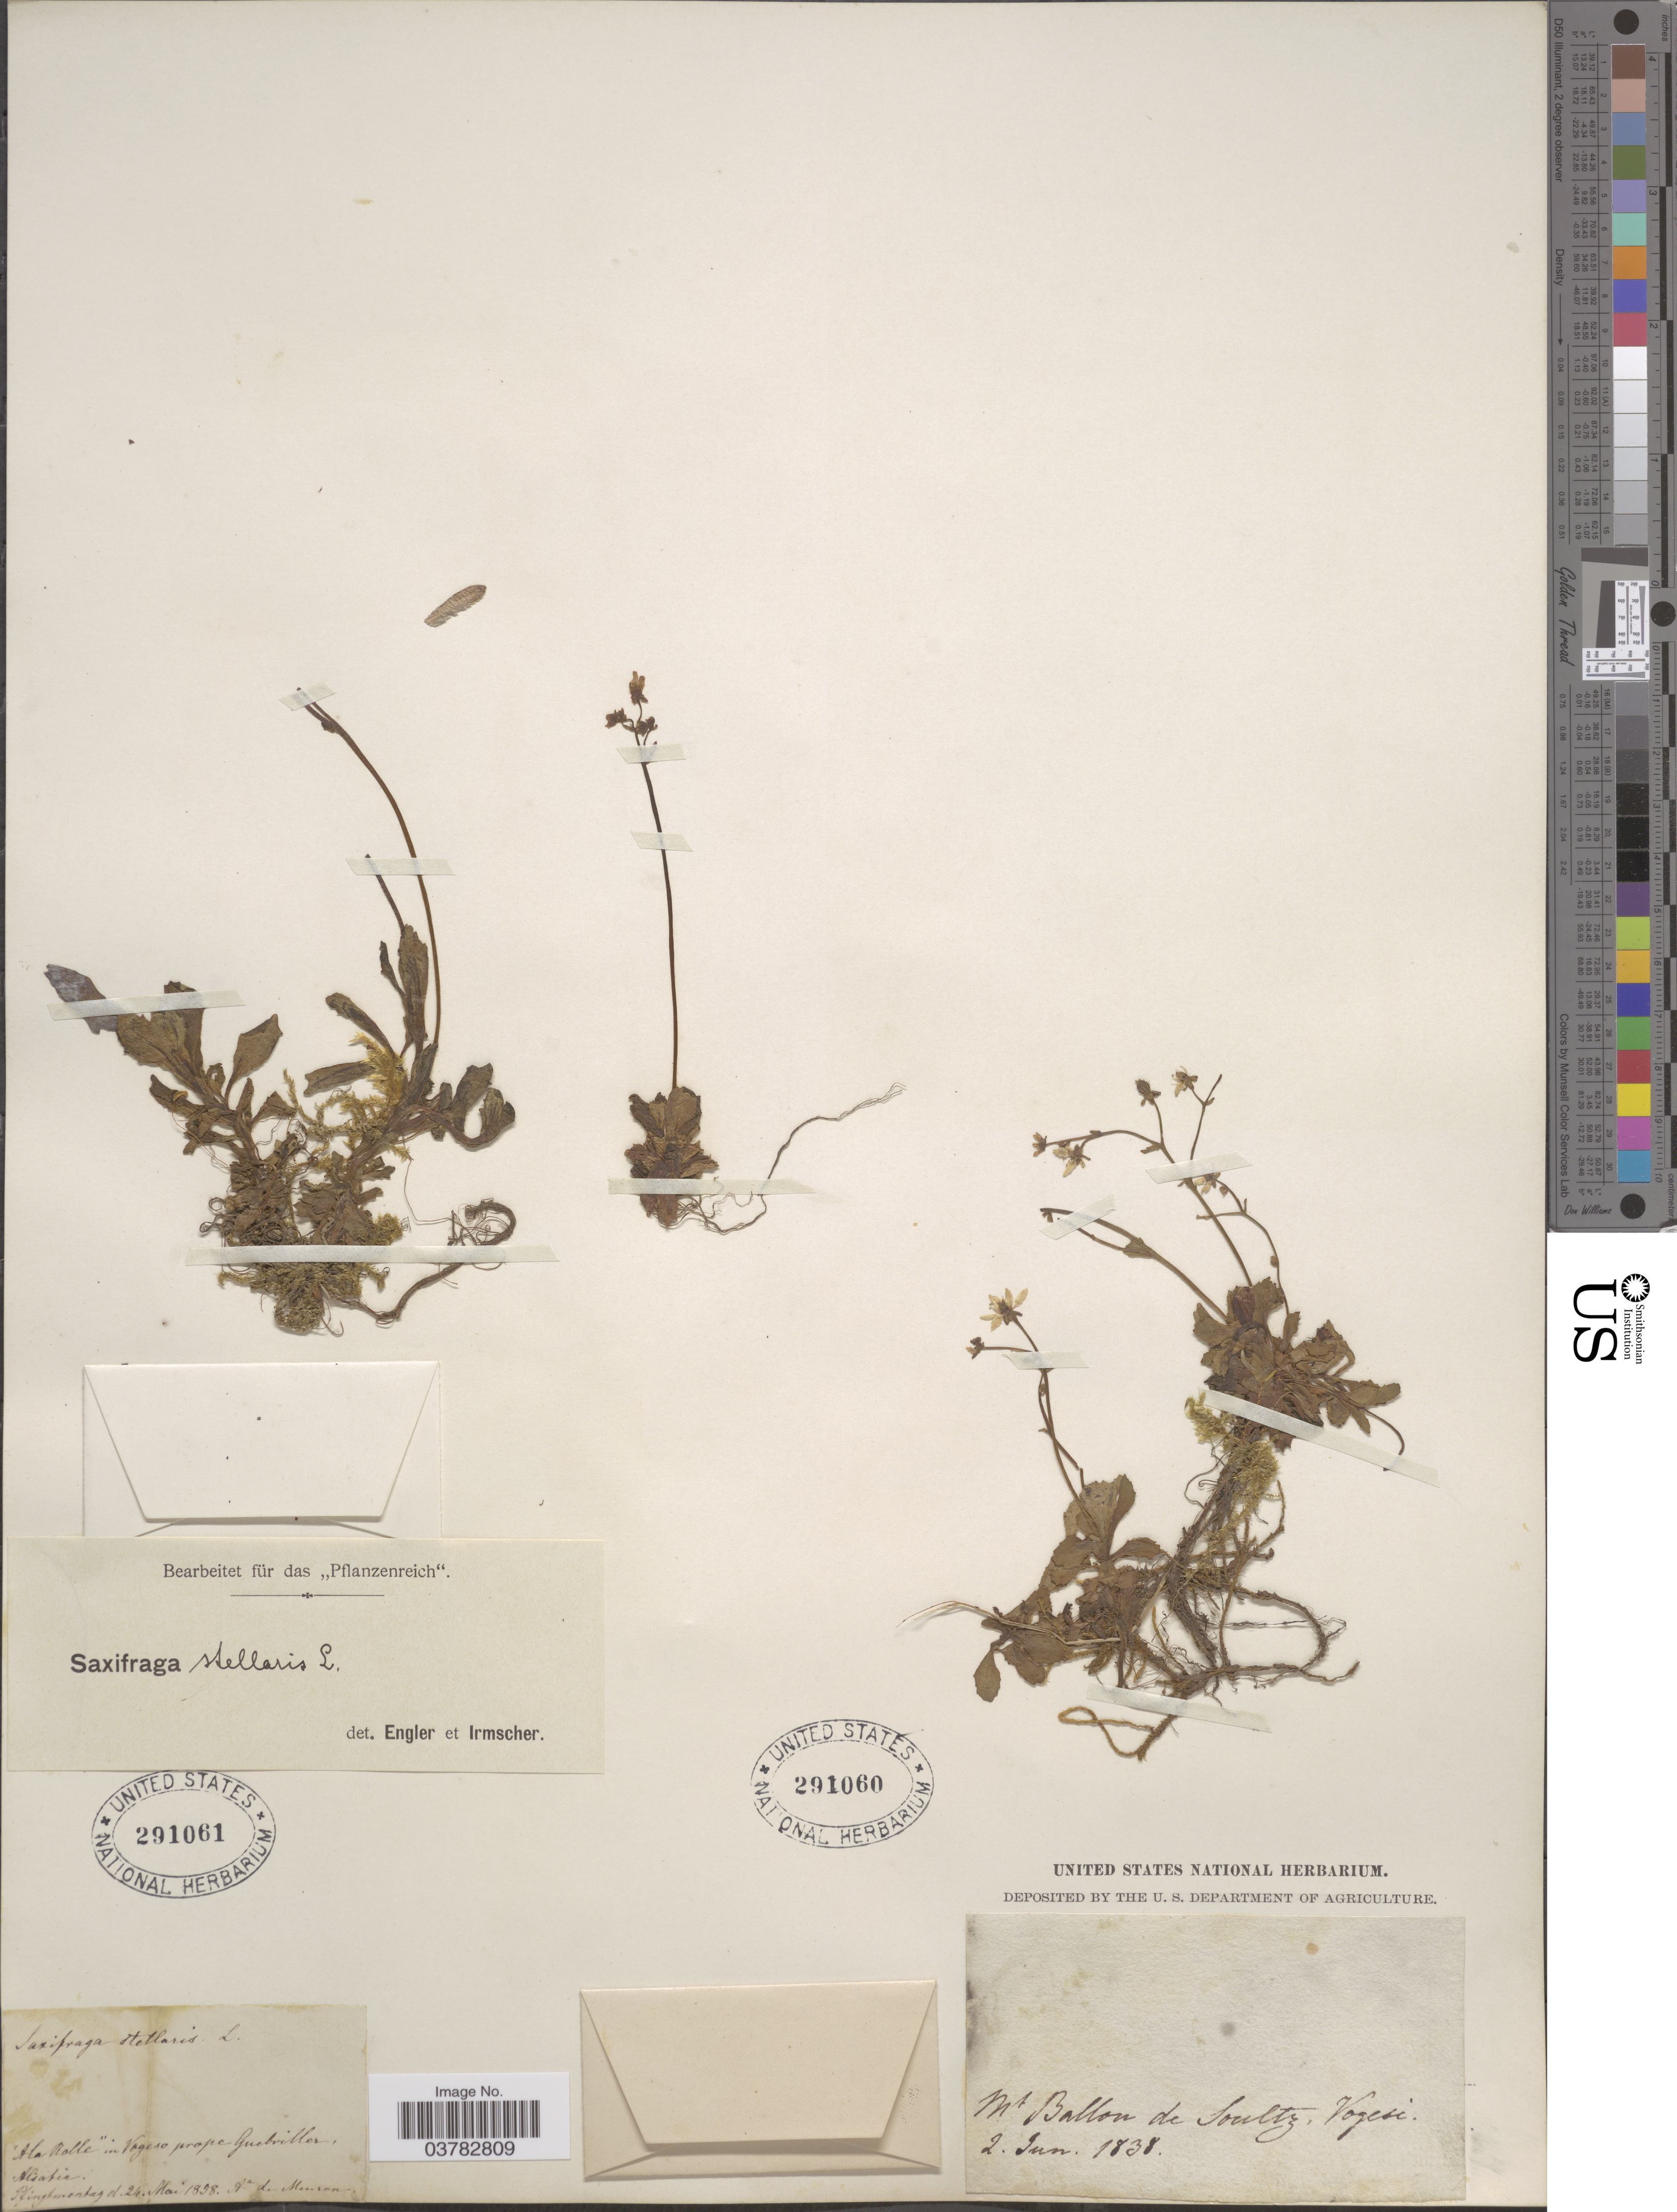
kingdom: Plantae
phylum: Tracheophyta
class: Magnoliopsida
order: Saxifragales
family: Saxifragaceae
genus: Micranthes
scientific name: Micranthes stellaris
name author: (L.) Galasso et al.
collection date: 1858-05-24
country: France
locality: Ala Rolle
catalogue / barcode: US 291061